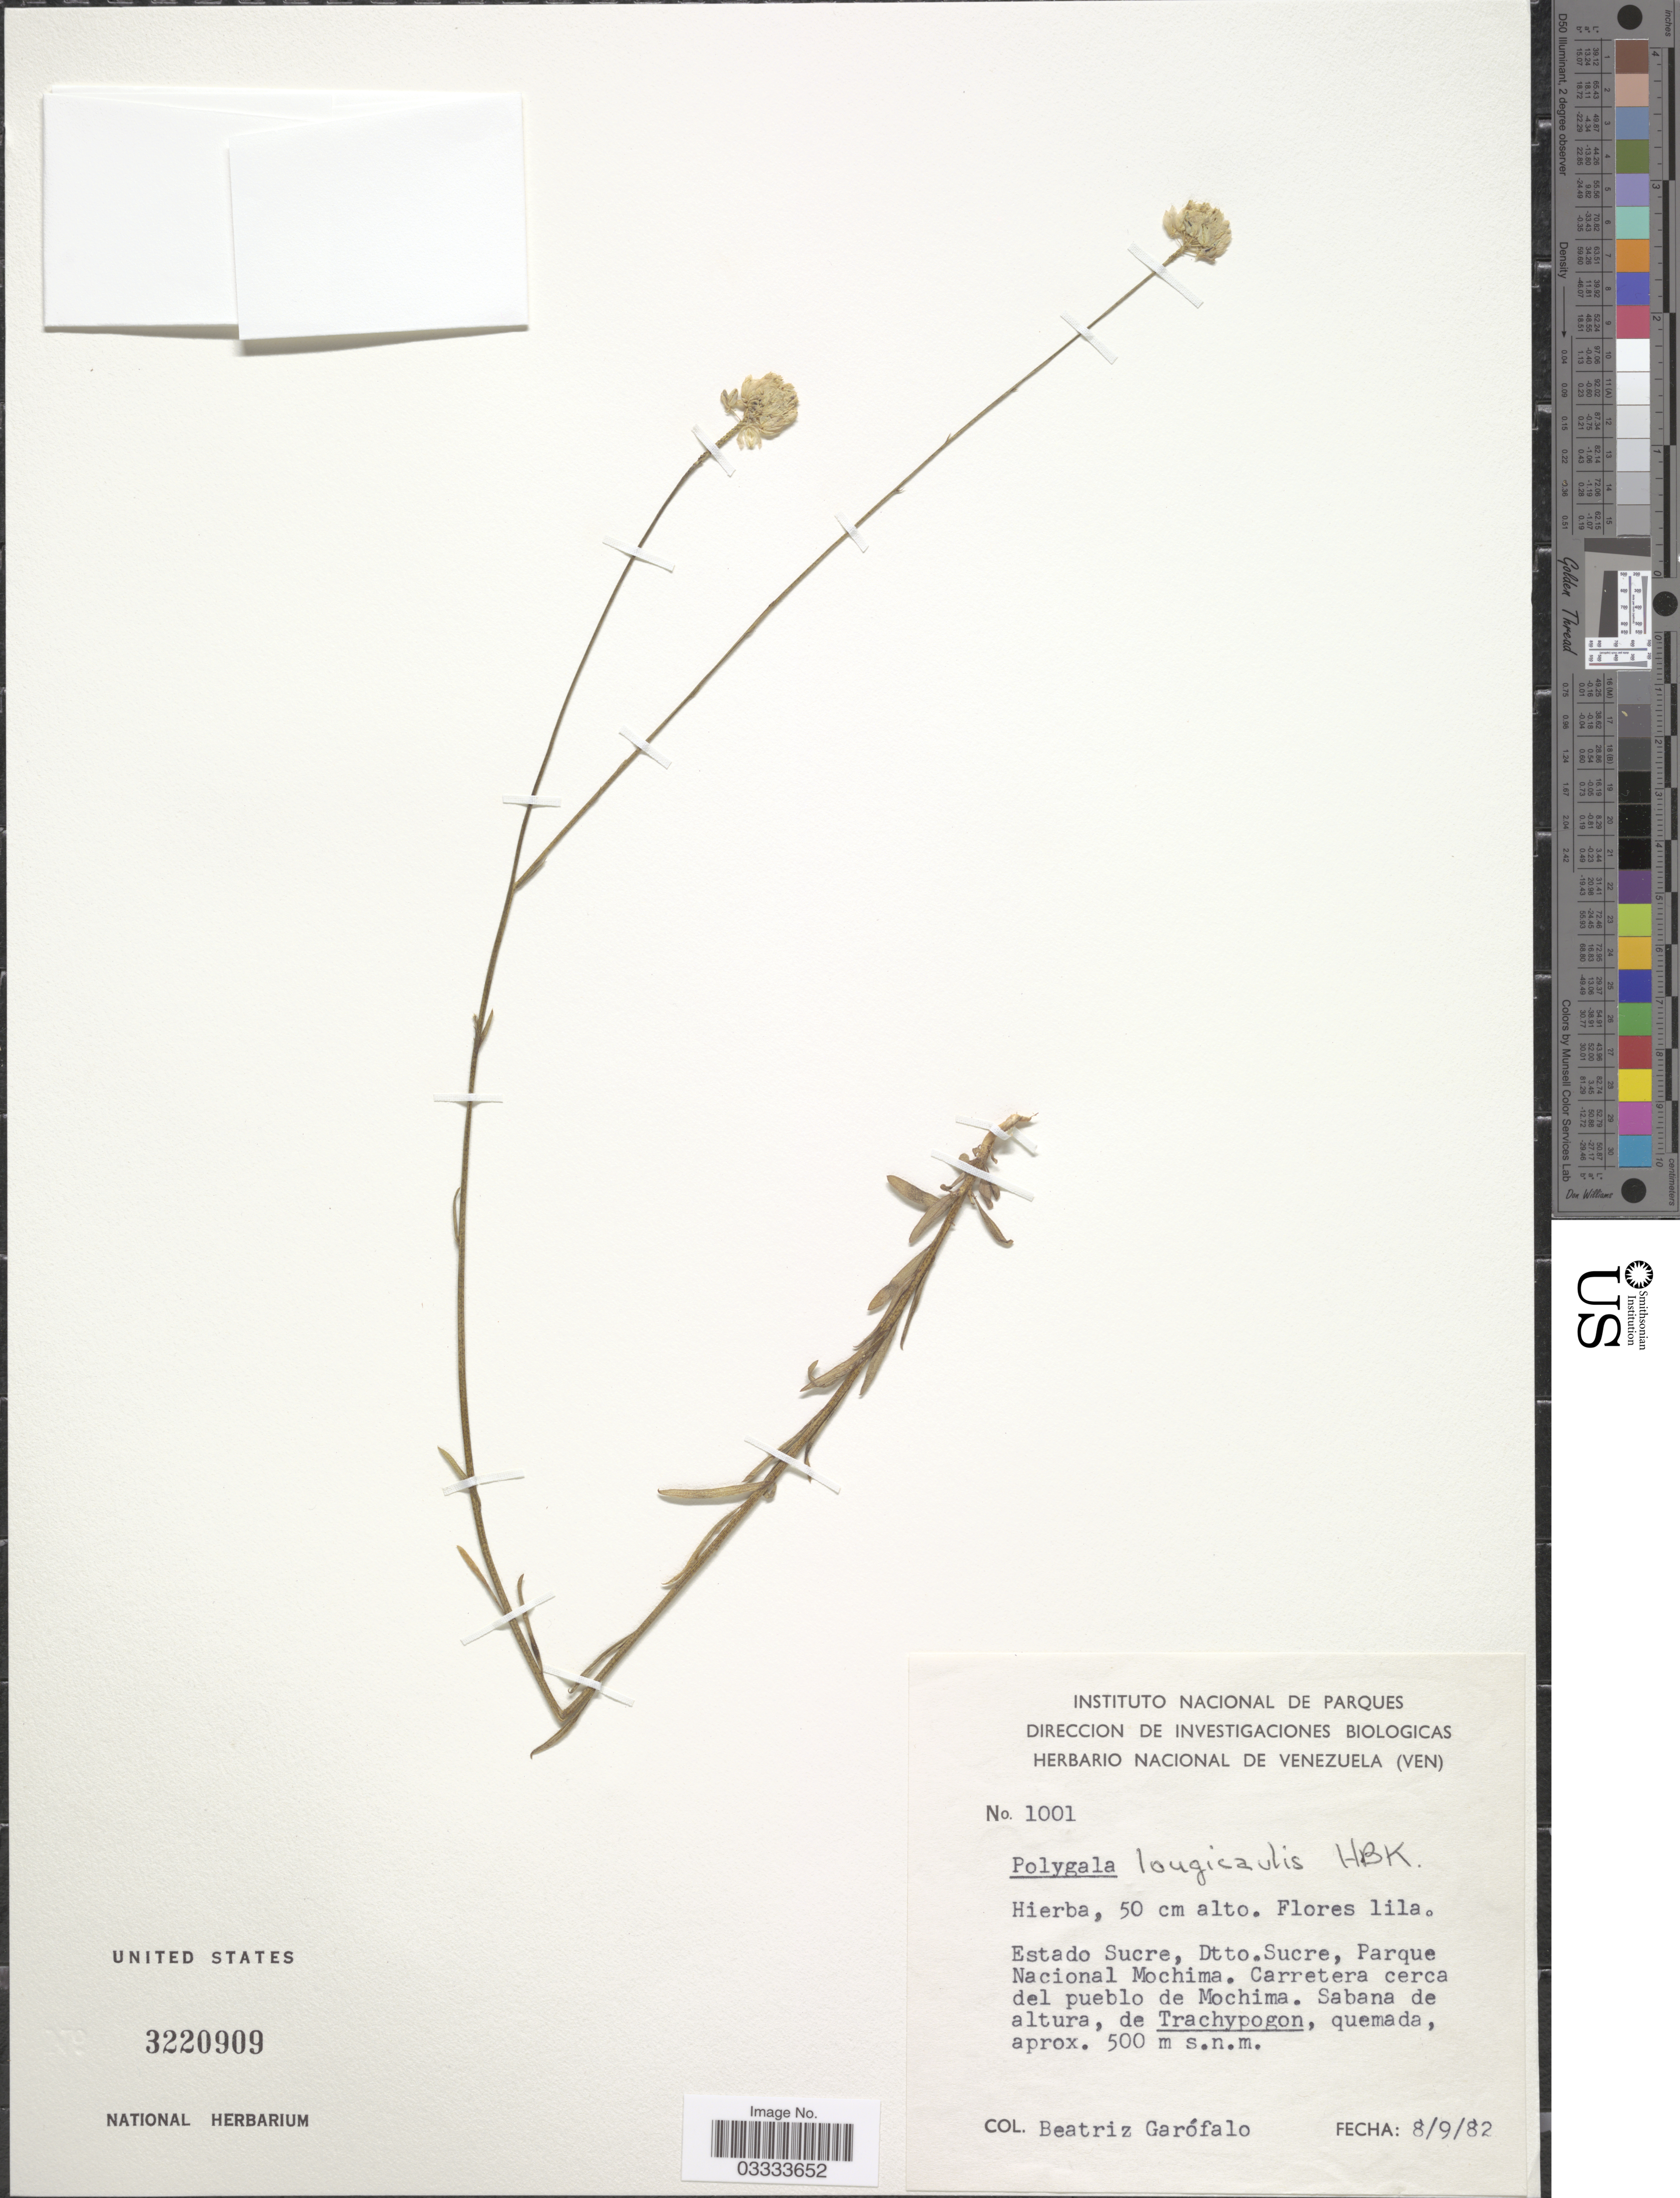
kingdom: Plantae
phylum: Tracheophyta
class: Magnoliopsida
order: Fabales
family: Polygalaceae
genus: Polygala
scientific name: Polygala longicaulis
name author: Kunth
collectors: B. Garofalo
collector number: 1001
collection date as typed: Transcribed d/m/y: 8/9/82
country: Venezuela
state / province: Sucre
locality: Dtto. Sucre, Parque Nacional Mochima. Carretera cerca del pueblo de Mochima.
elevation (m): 500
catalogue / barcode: US 3220909